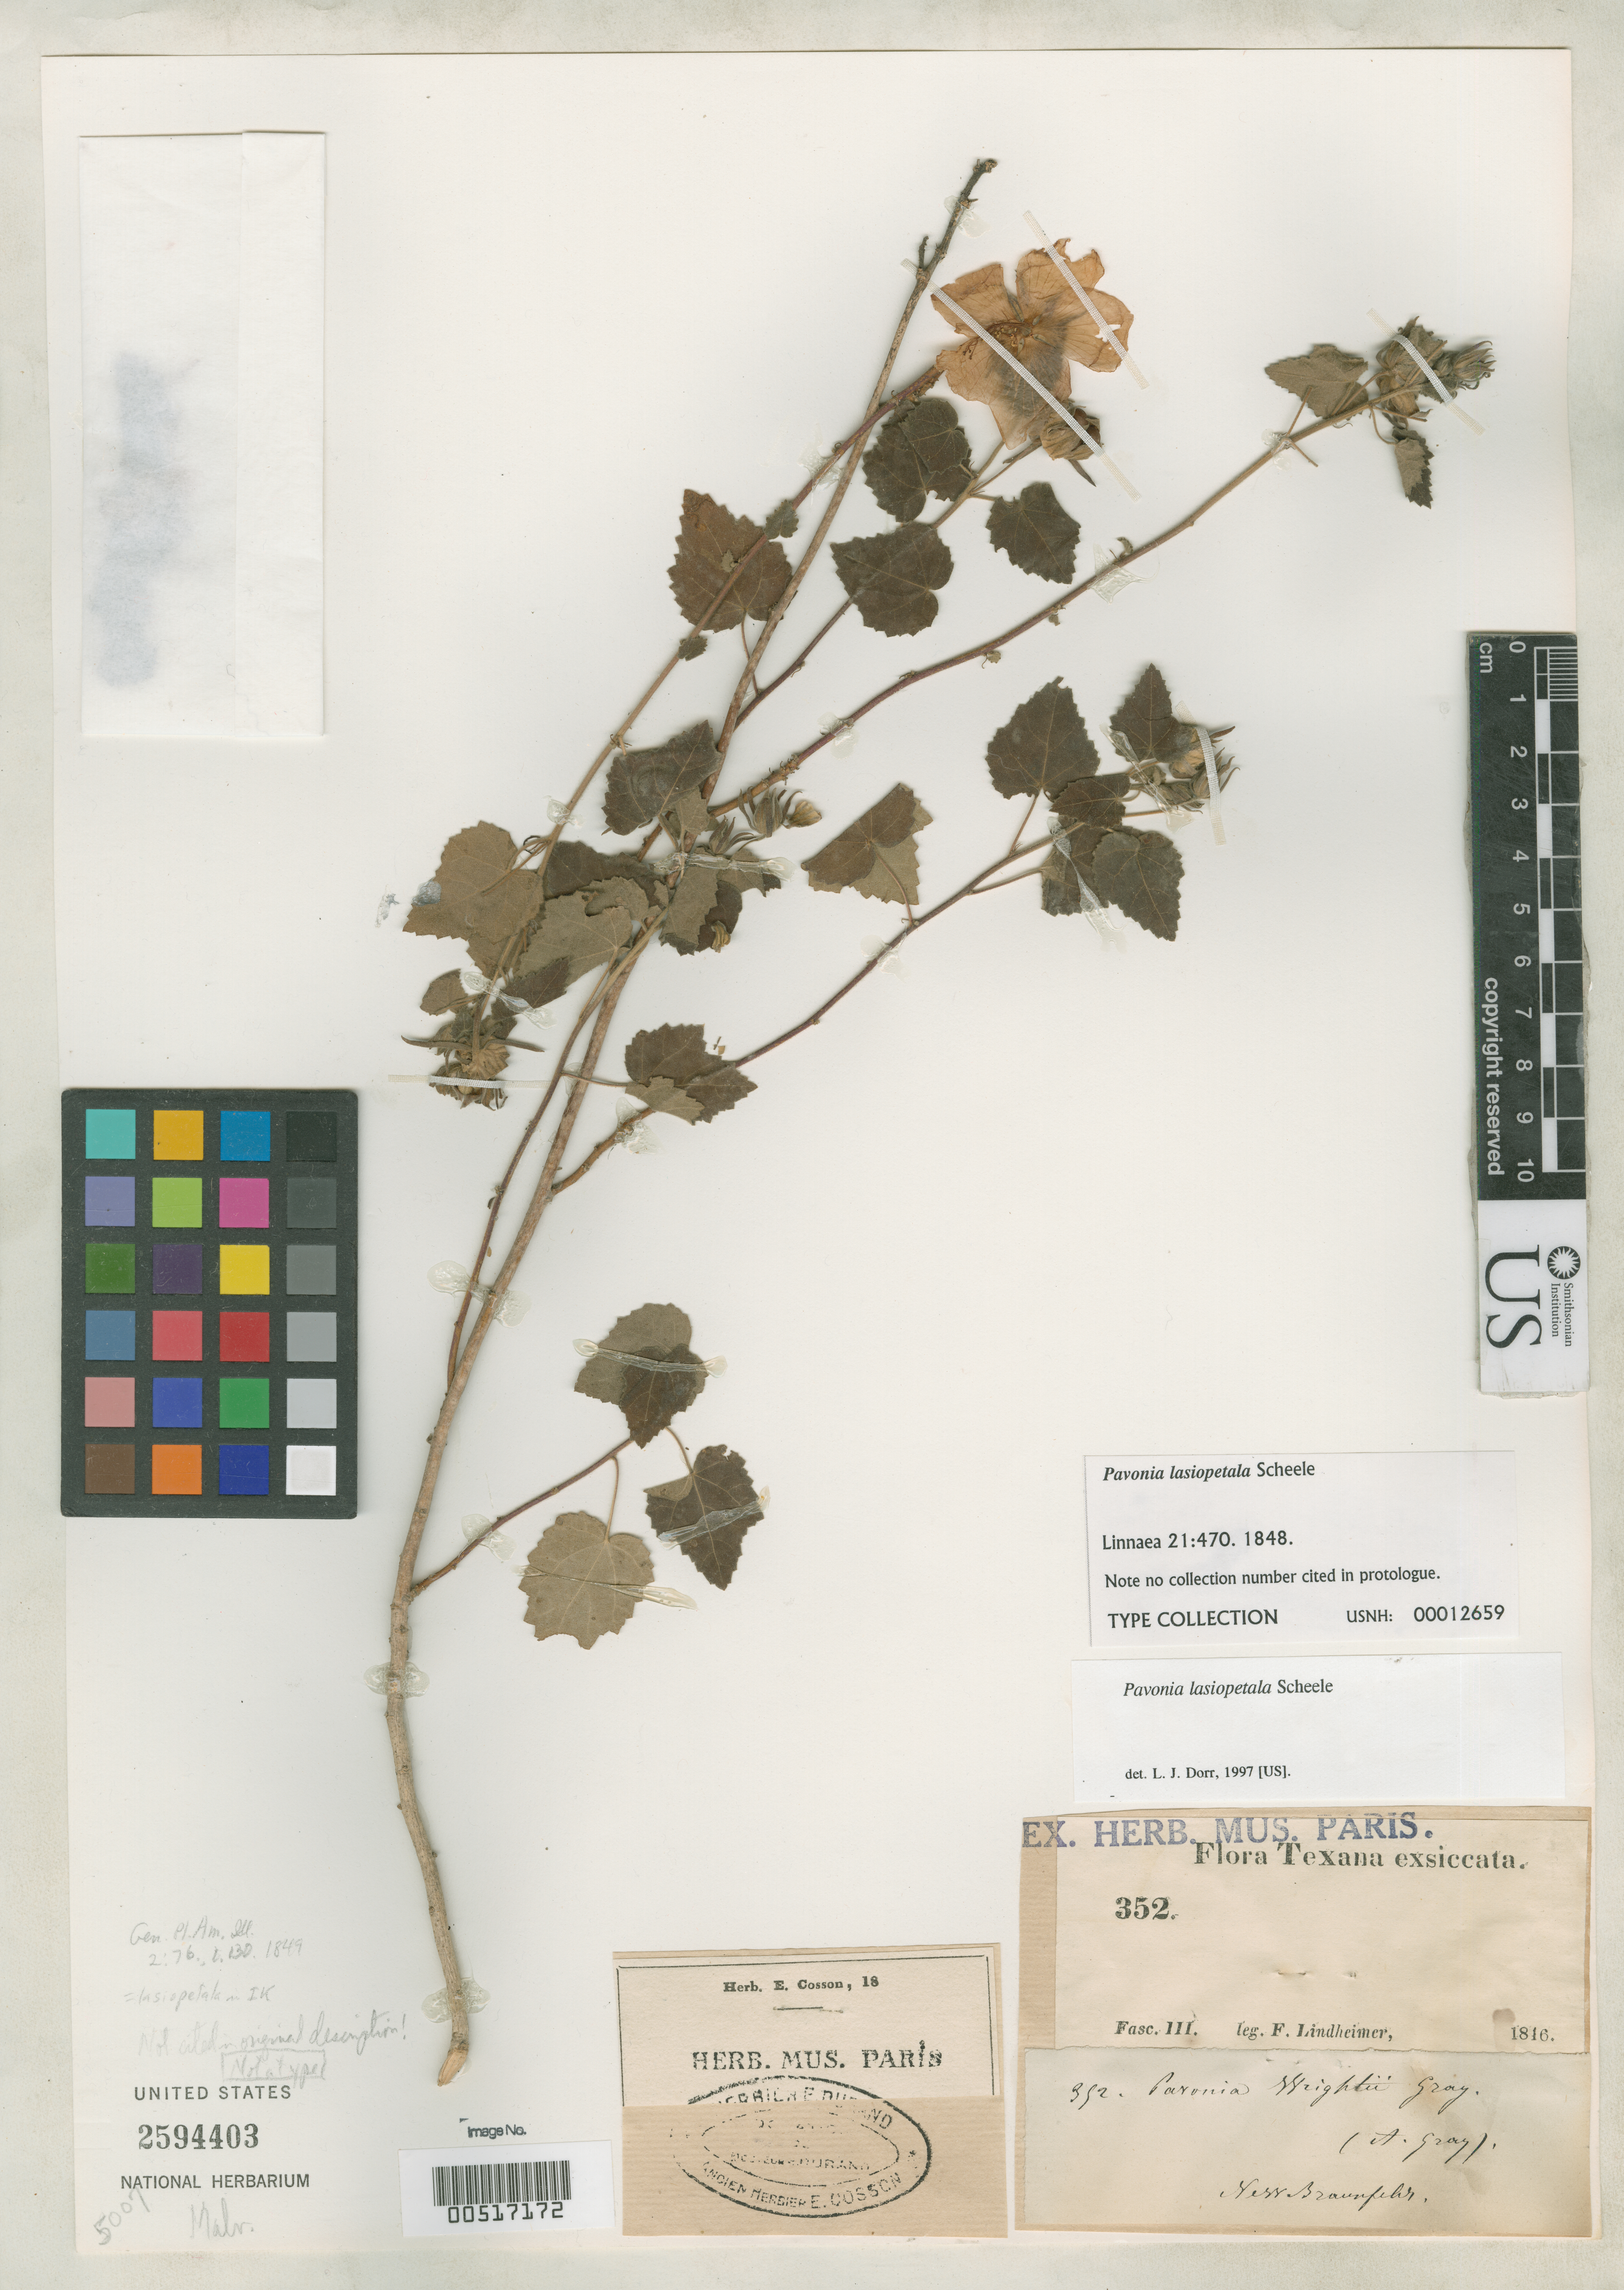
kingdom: Plantae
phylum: Tracheophyta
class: Magnoliopsida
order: Malvales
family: Malvaceae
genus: Pavonia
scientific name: Pavonia lasiopetala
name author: Scheele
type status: Type Collection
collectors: F. J. Lindheimer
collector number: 352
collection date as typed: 1846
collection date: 1846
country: United States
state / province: Texas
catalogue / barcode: US 2594403